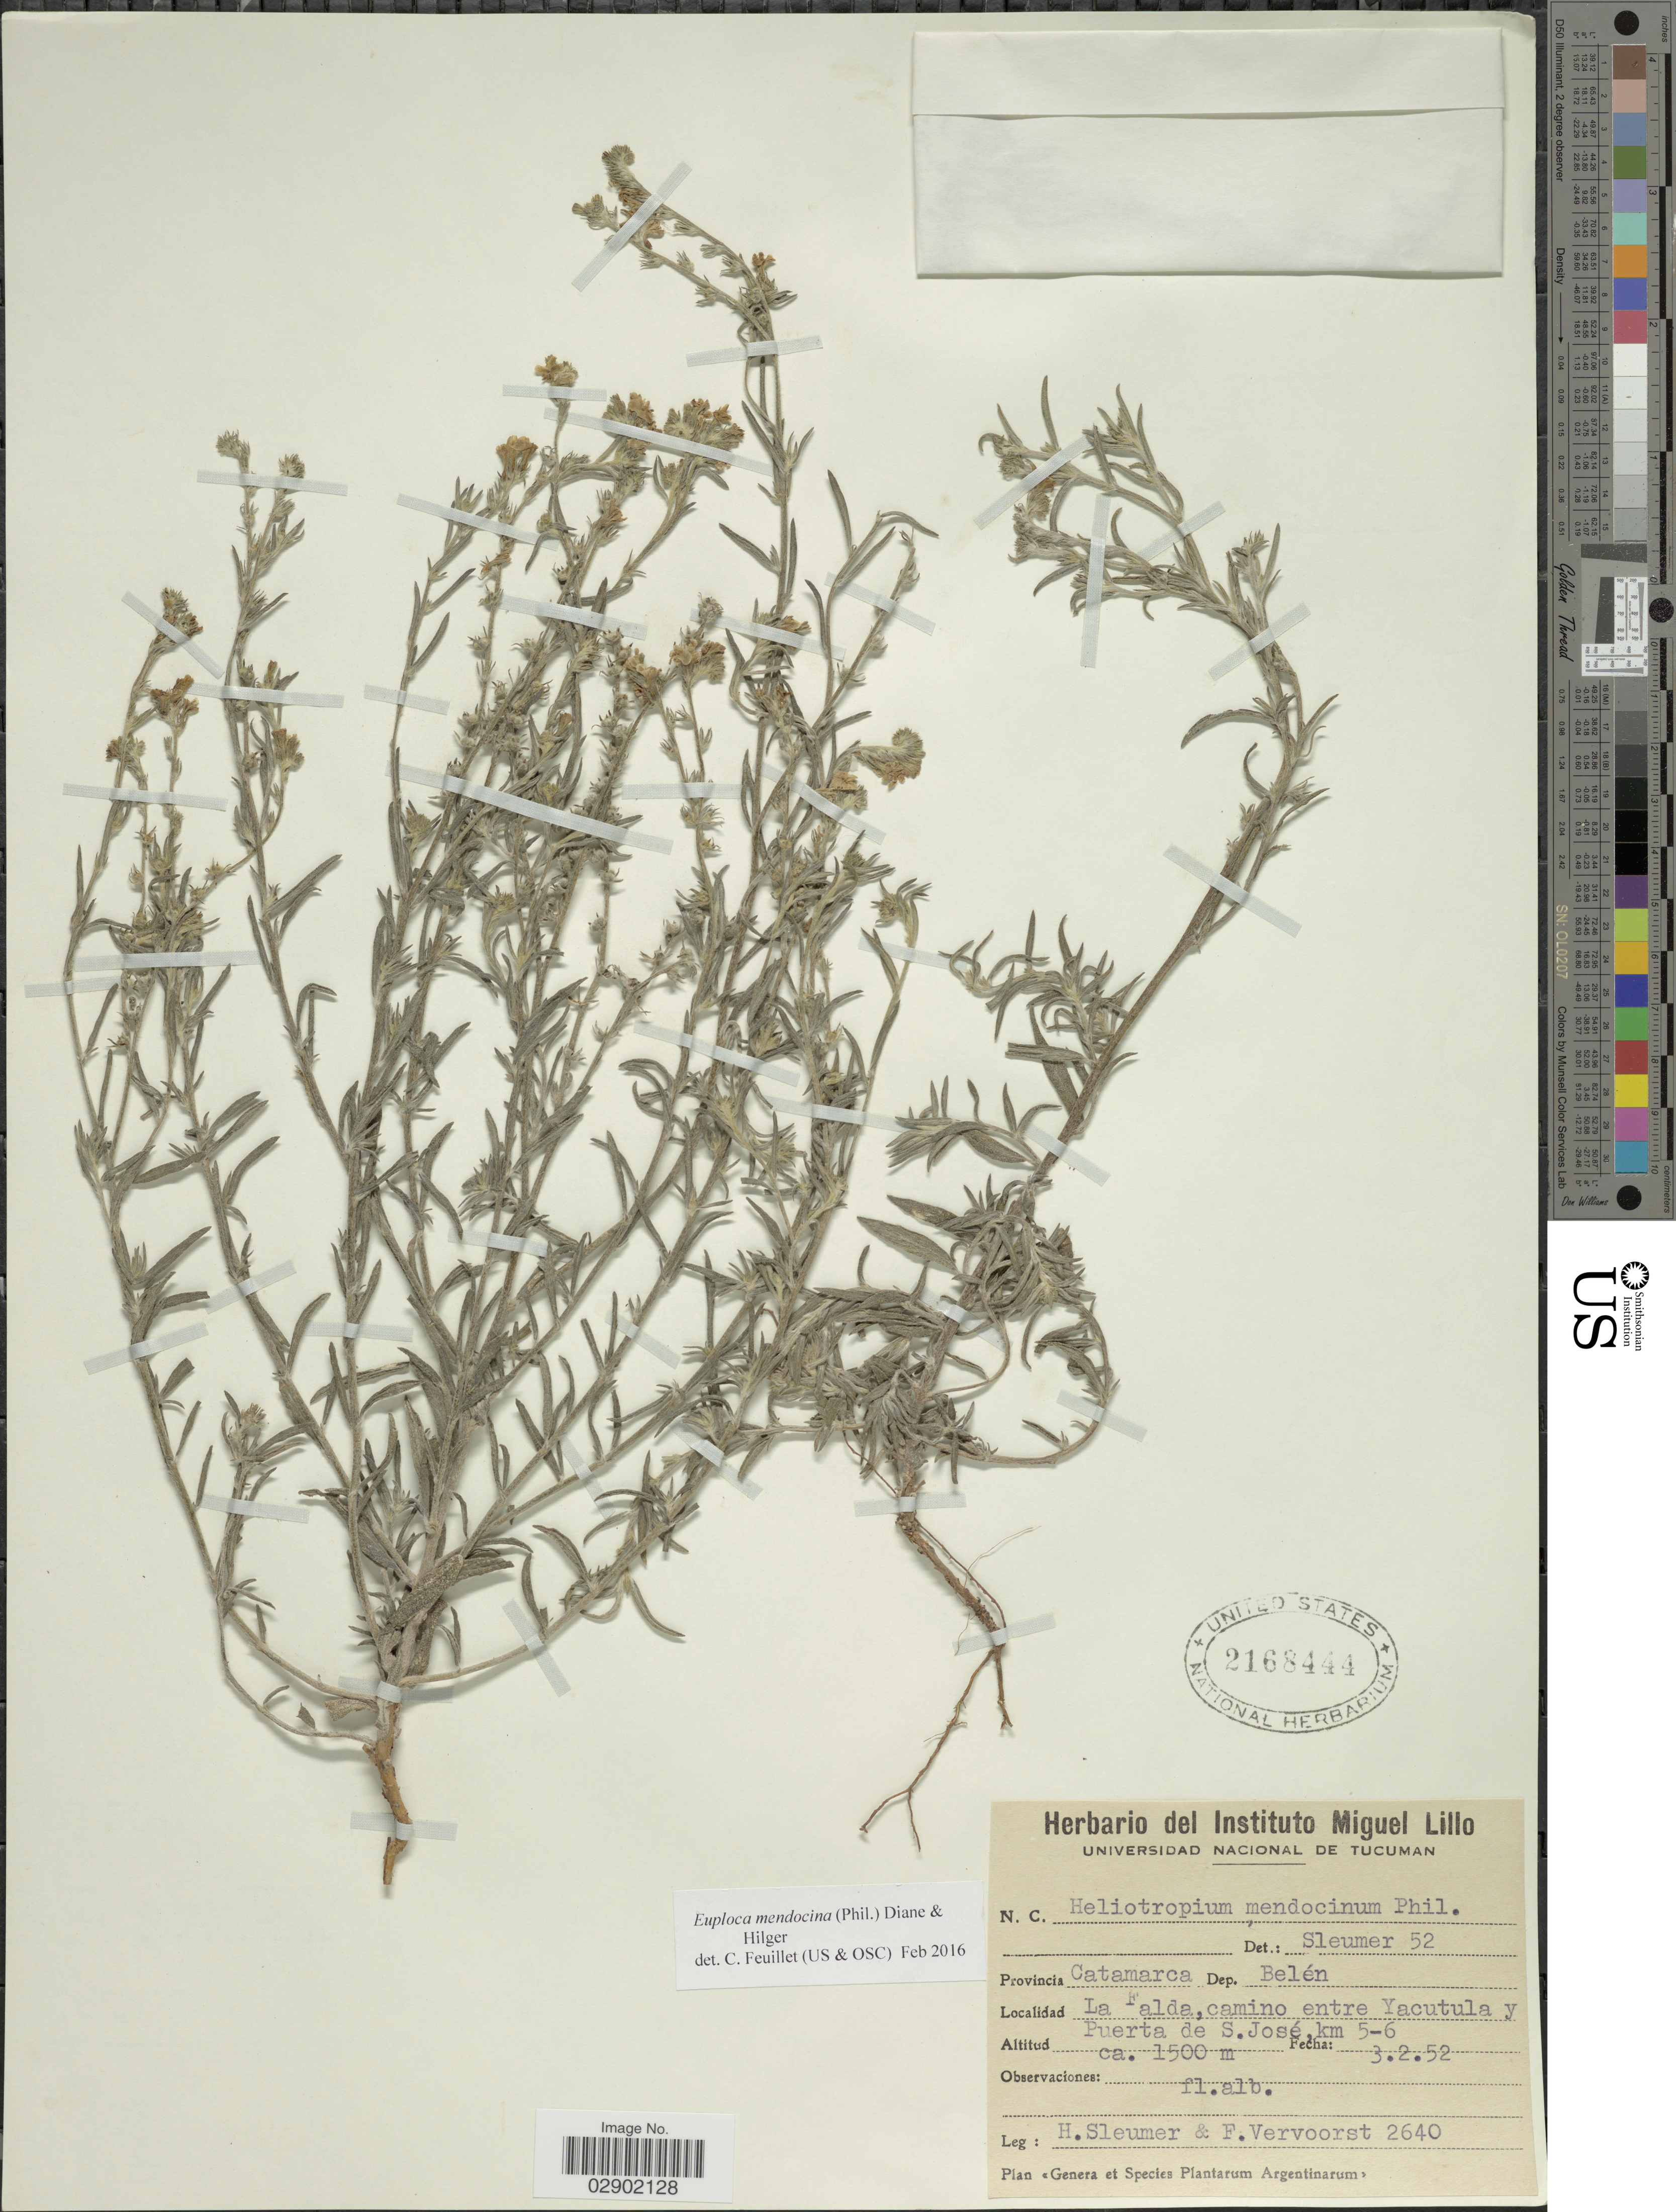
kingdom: Plantae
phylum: Tracheophyta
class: Magnoliopsida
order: Boraginales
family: Heliotropiaceae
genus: Euploca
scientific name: Euploca mendocina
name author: (Phil.) Diane & Hilger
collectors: H. O. Sleumer & F. Vervoorst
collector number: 2640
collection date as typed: Transcribed d/m/y: 3/2/52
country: Argentina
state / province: Catamarca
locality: Dep. Belén. La Falda, camino entre Yacutula y Puerto de S. José, km 5-6.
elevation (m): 1500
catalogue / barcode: US 2168444